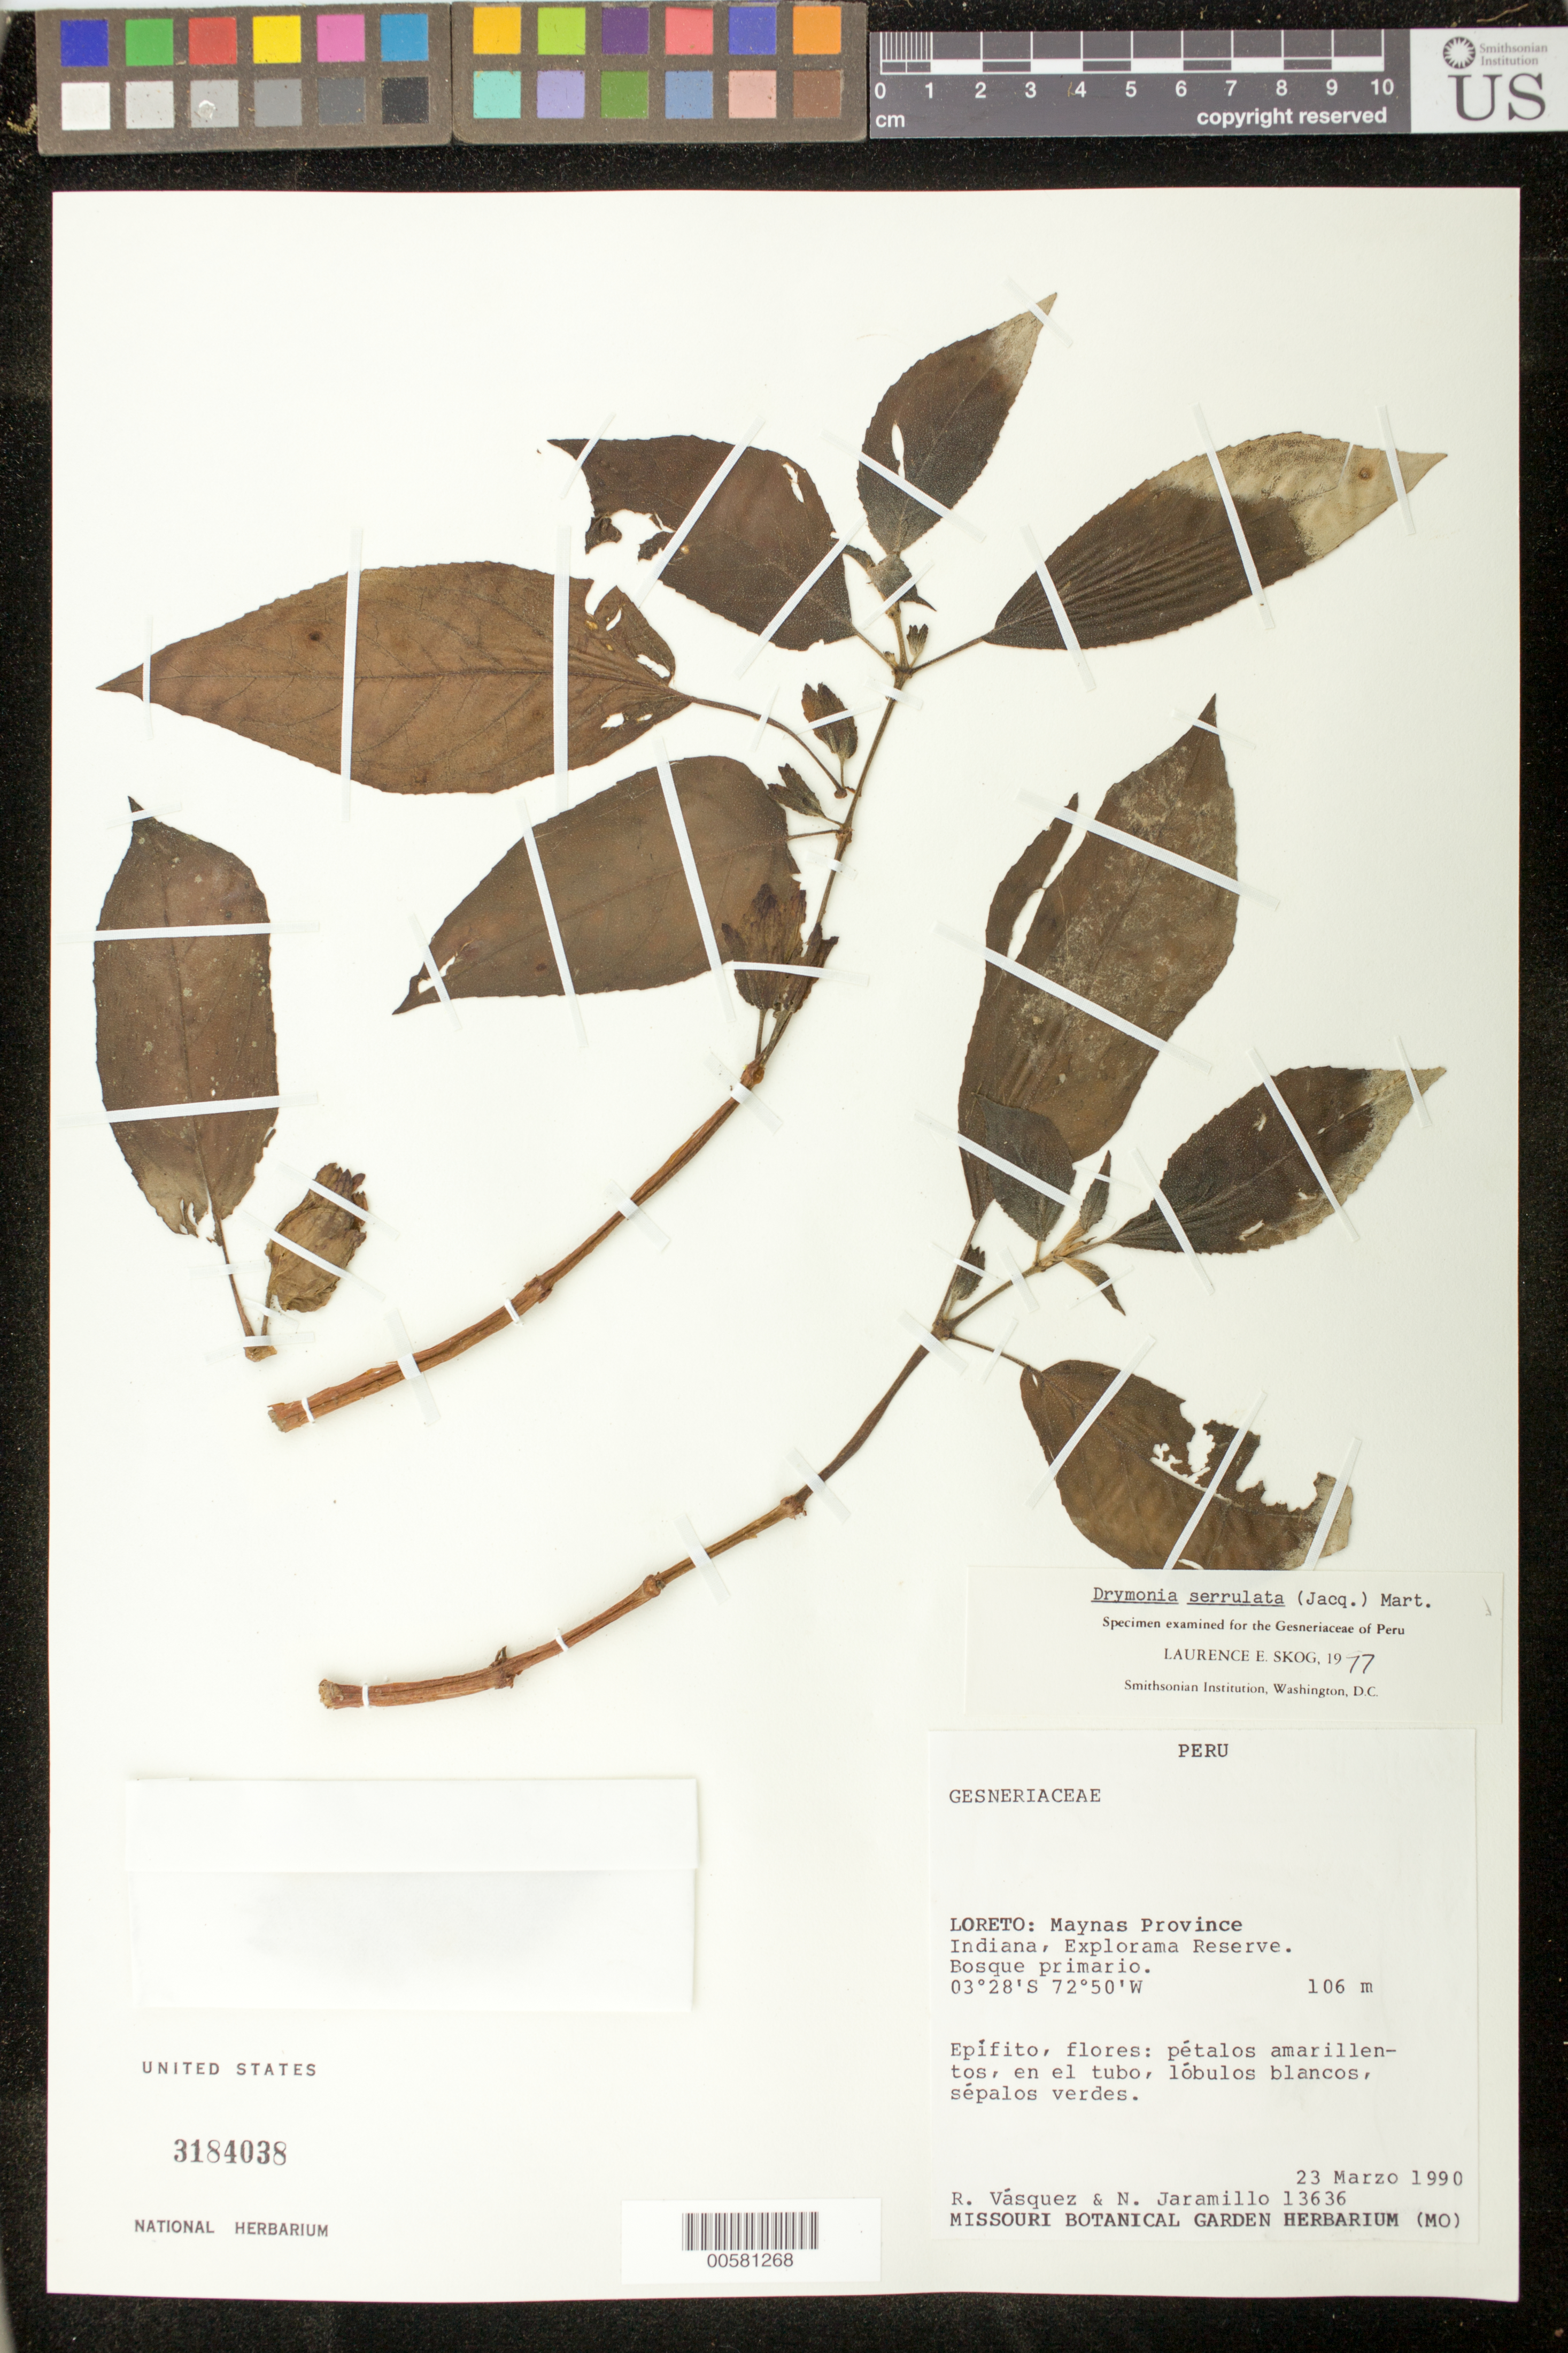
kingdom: Plantae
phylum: Tracheophyta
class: Magnoliopsida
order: Lamiales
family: Gesneriaceae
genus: Drymonia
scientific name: Drymonia serrulata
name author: (Jacq.) Mart.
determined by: Skog, Laurence E.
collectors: R. Vásquez & N. Jaramillo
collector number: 13636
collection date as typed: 23 Mar 1990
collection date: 1990-03-23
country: Peru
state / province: Loreto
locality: Prov. Maynas; Indiana, Explorama Reserve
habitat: Bosque primario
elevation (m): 106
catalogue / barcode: US 3184038